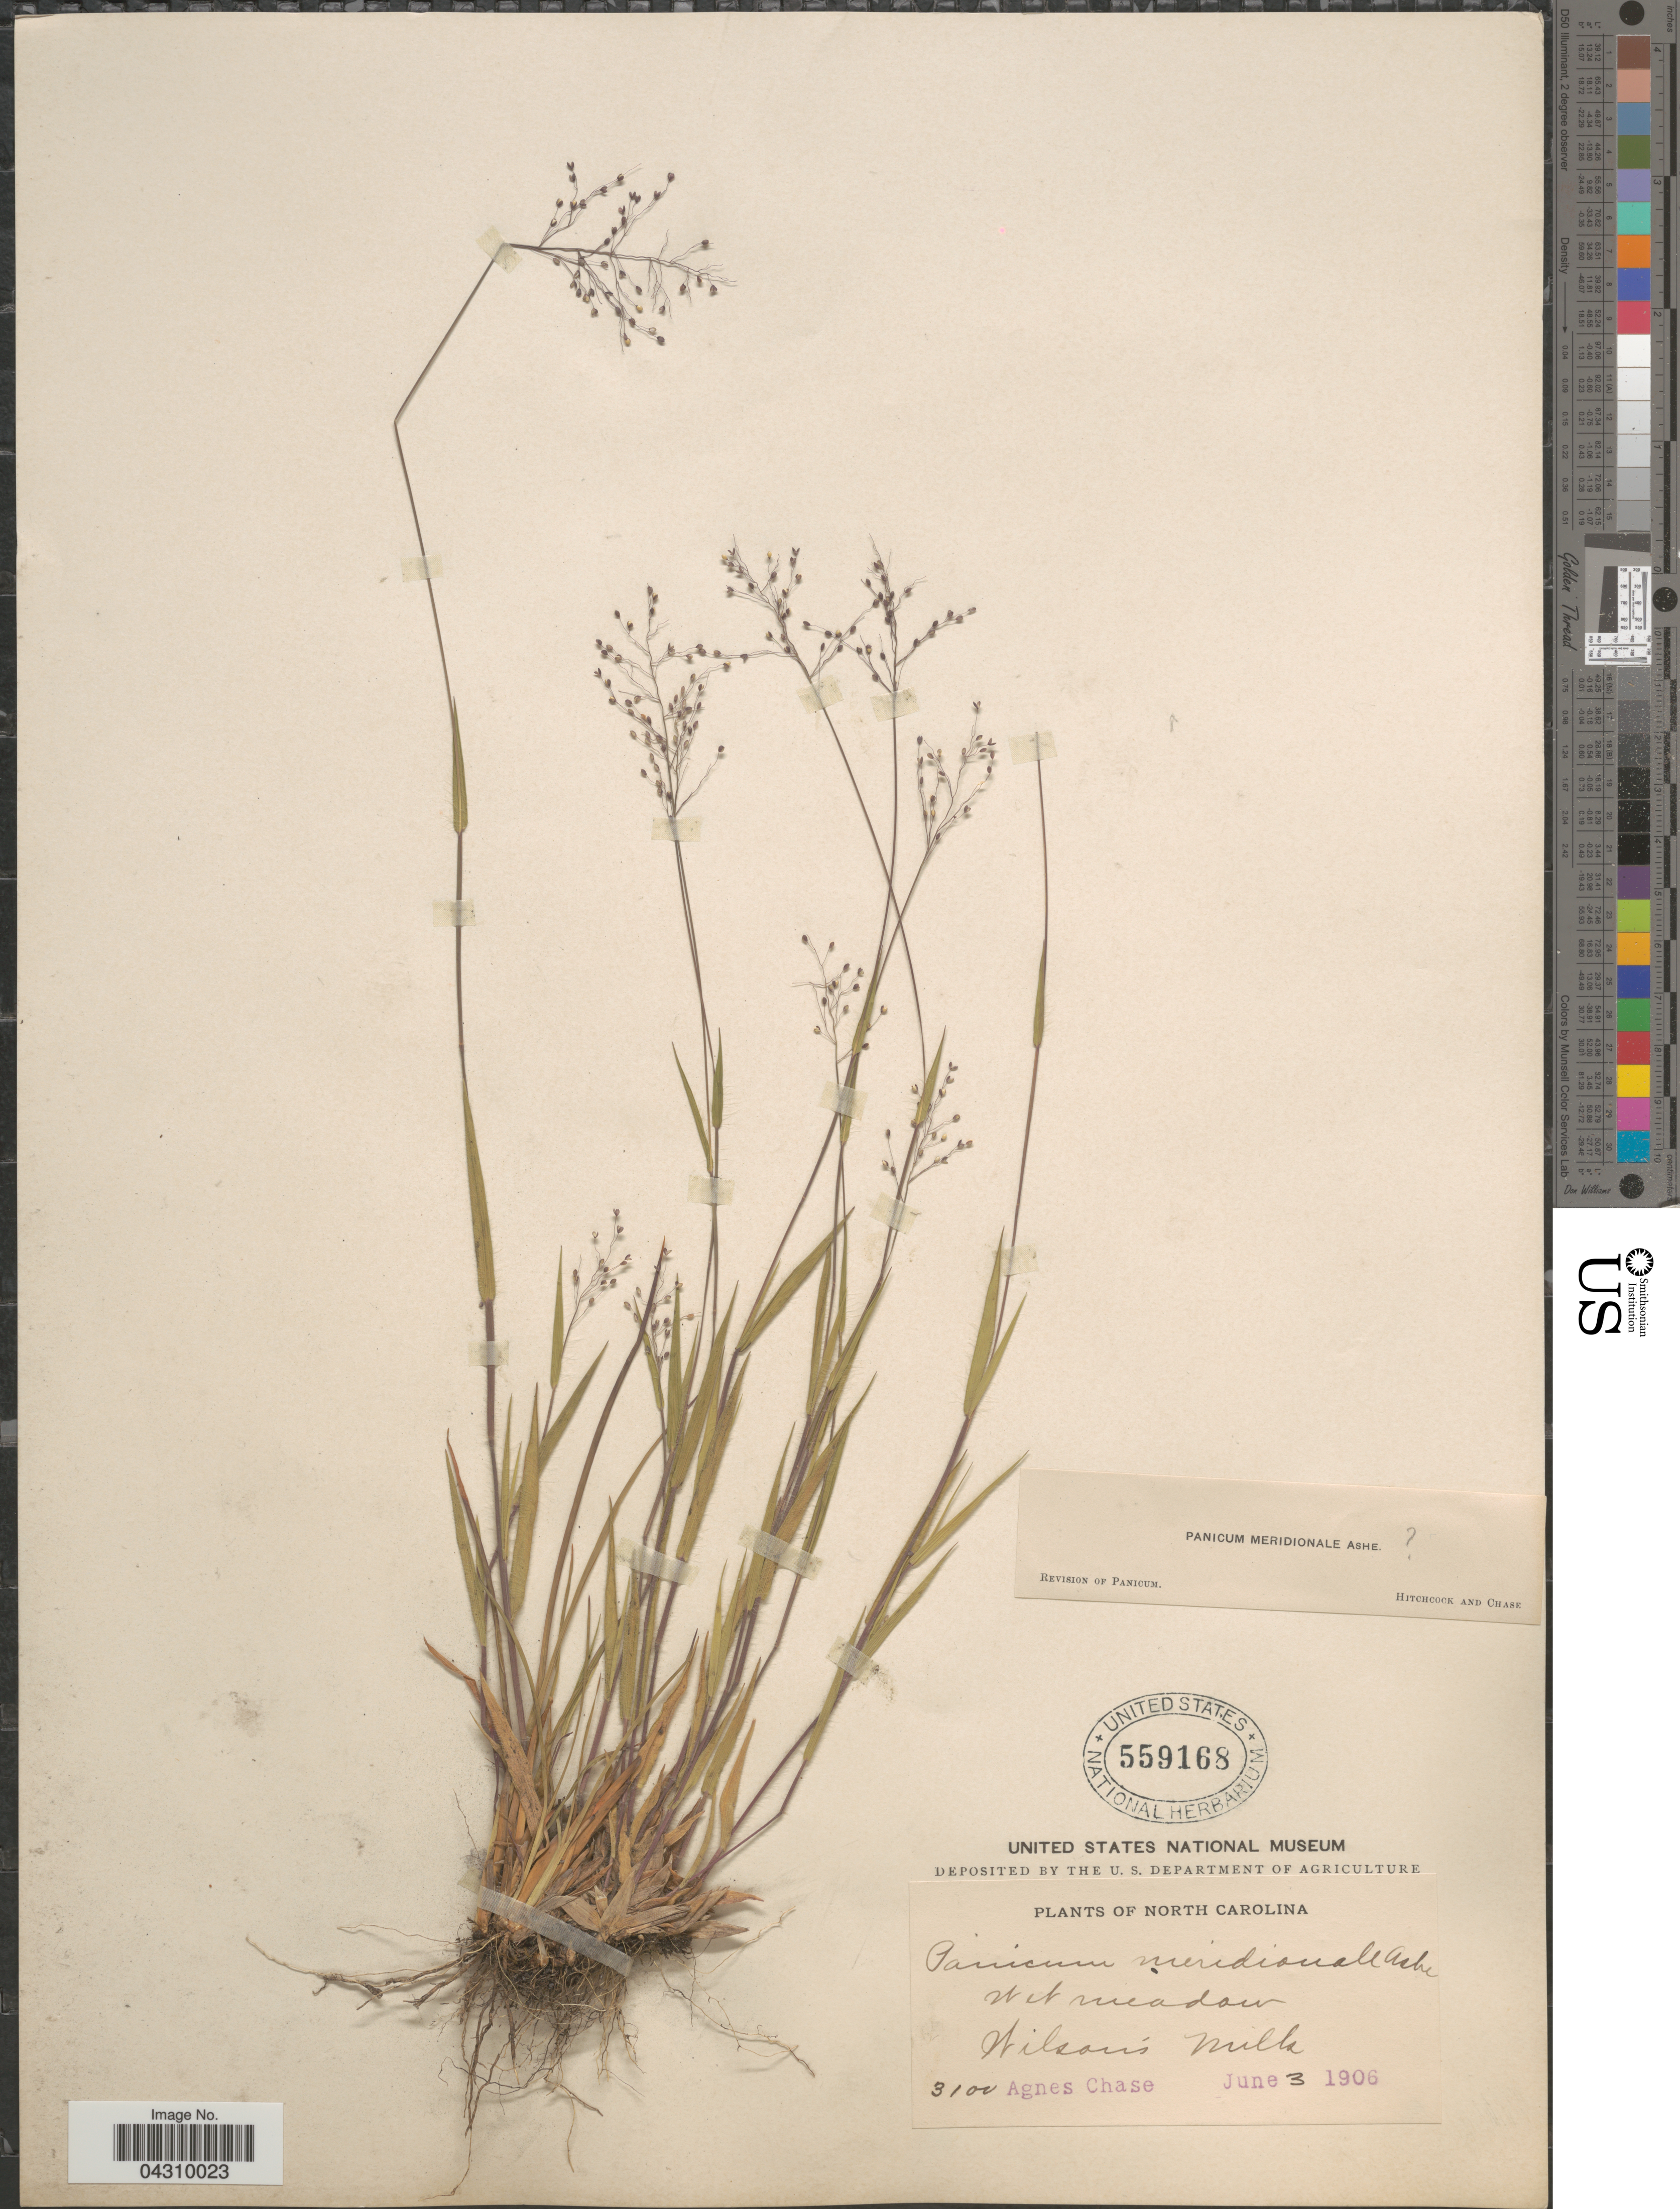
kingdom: Plantae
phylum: Tracheophyta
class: Liliopsida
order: Poales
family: Poaceae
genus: Dichanthelium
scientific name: Dichanthelium acuminatum var. acuminatum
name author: (Sw.) Gould & C.A. Clark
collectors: A. Chase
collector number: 3100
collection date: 1906-06-03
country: United States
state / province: North Carolina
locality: Wilson's Milk.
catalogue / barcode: US 559168